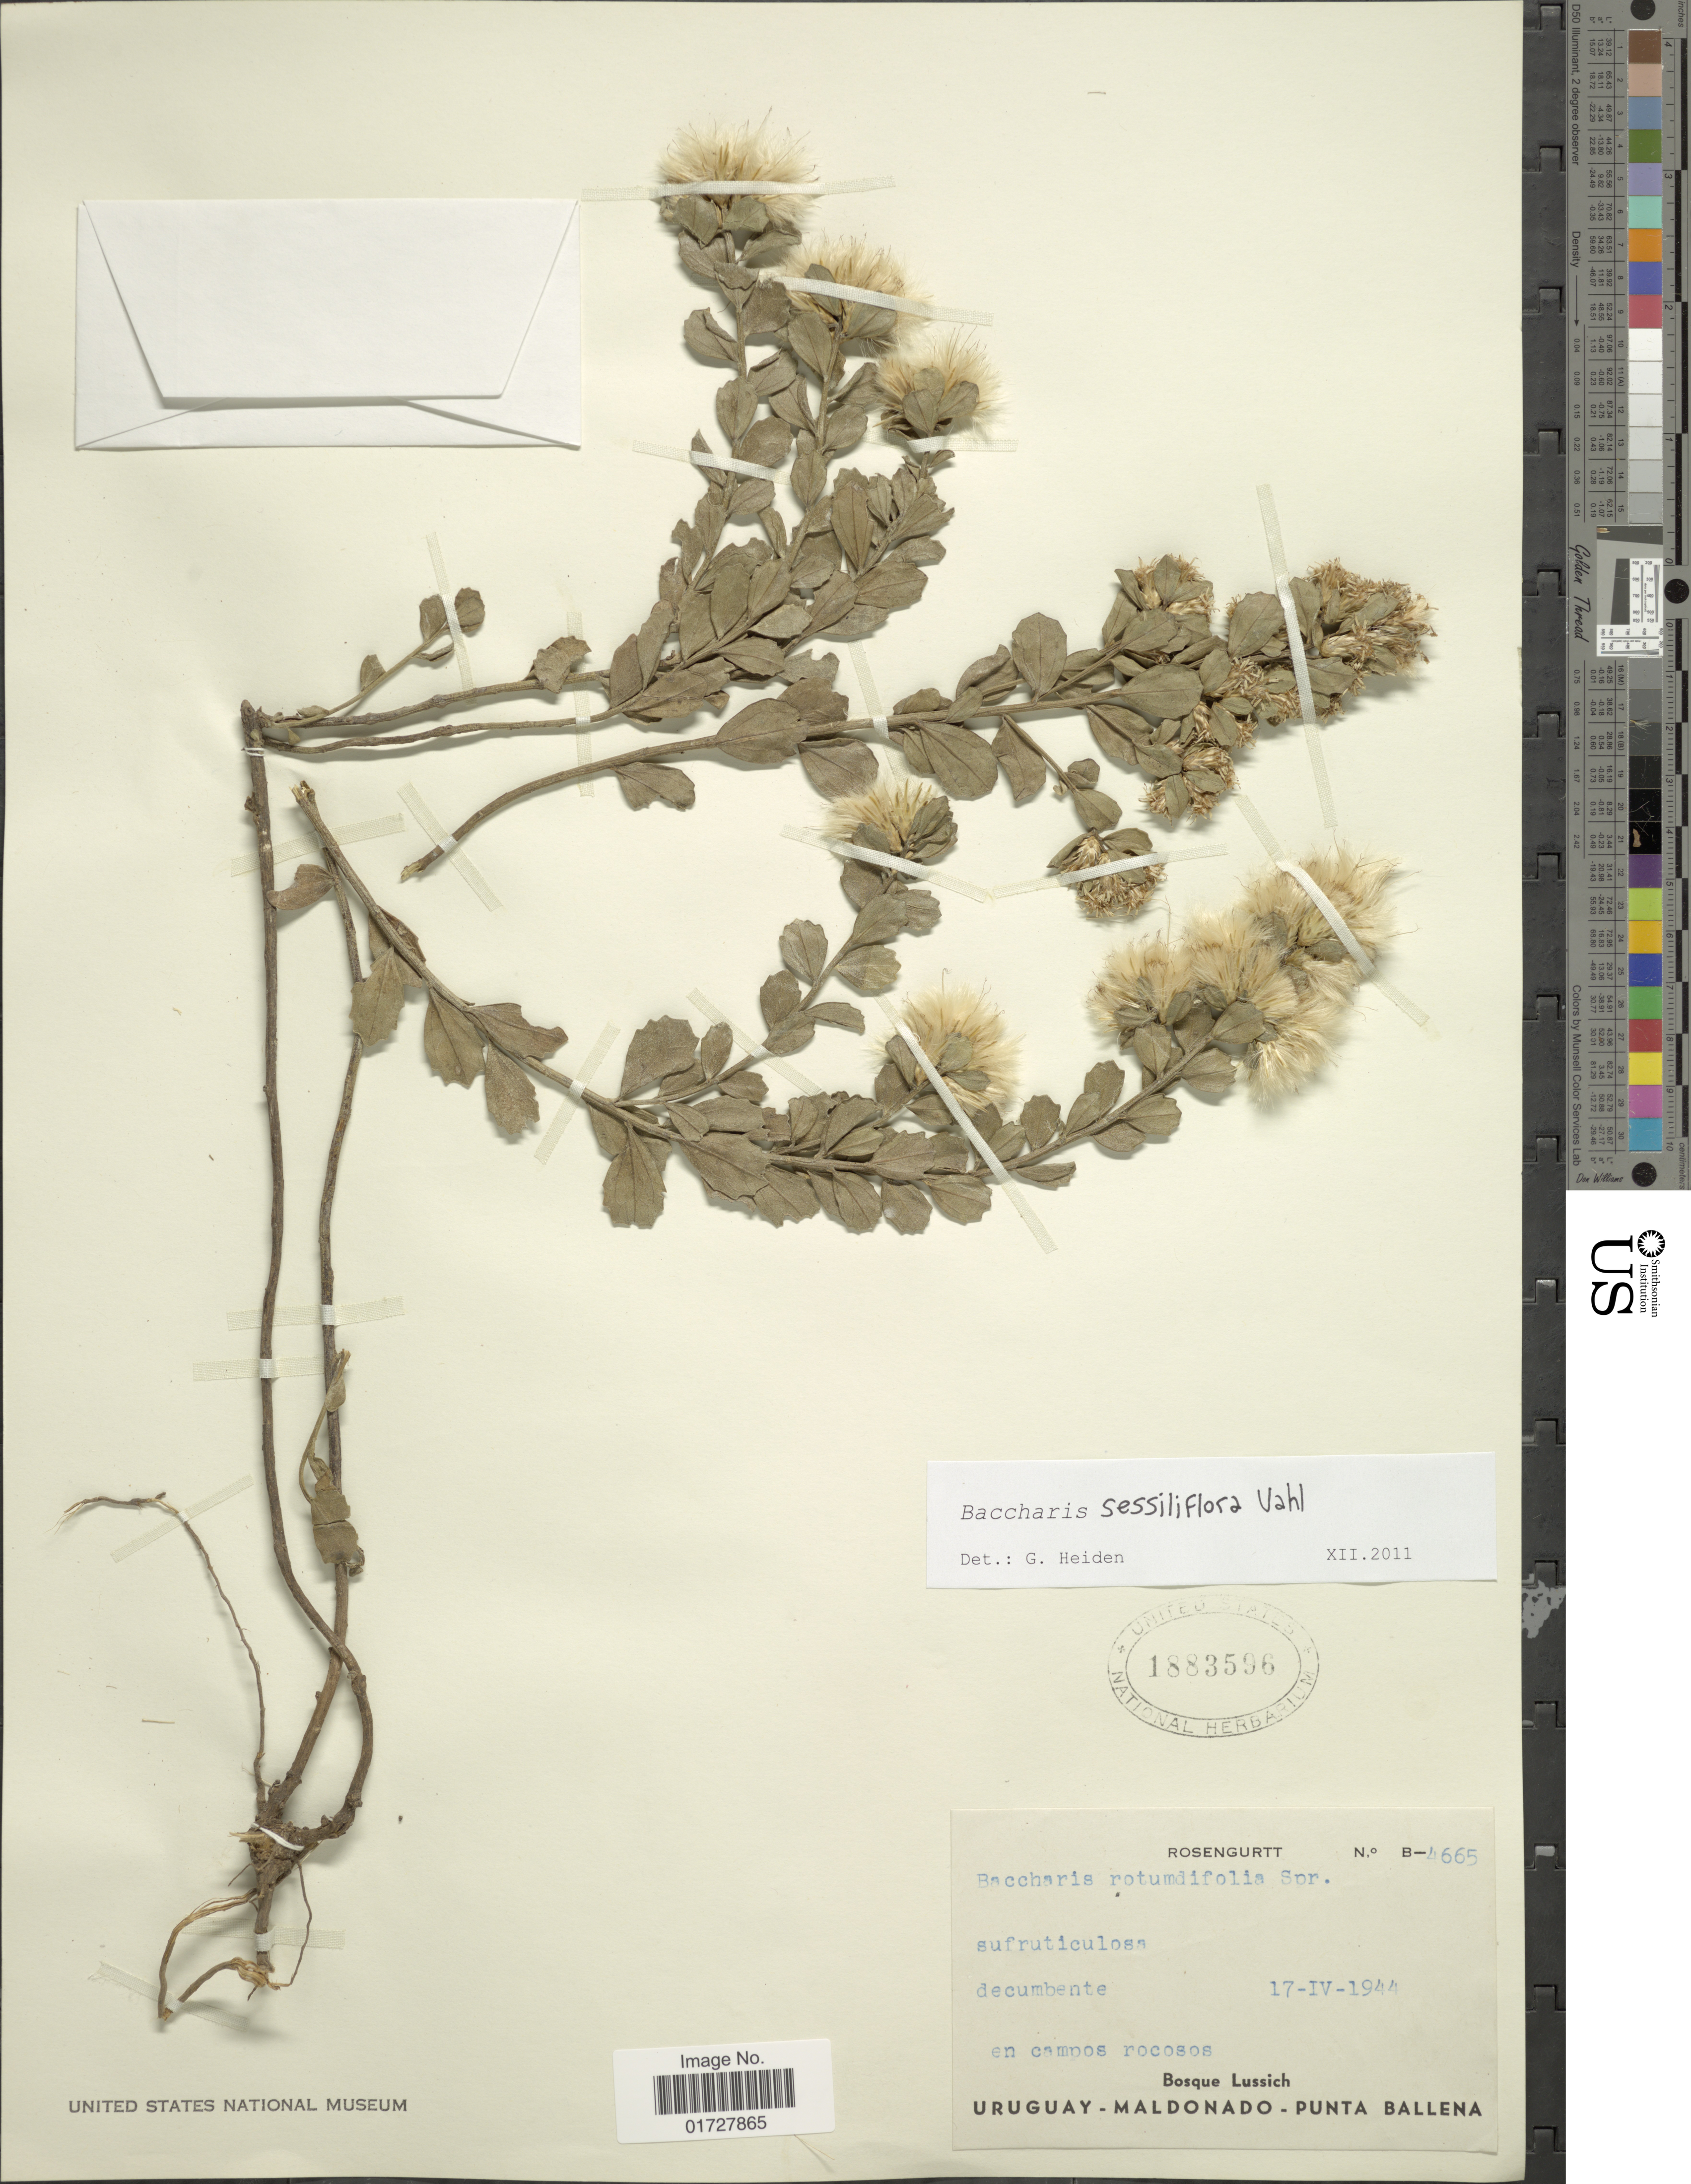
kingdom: Plantae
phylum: Tracheophyta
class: Magnoliopsida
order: Asterales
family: Asteraceae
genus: Baccharis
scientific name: Baccharis sessiliflora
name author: Vahl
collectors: Rosengurtt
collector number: B-4665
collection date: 1944-04-17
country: Uruguay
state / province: Maldonado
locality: Bosque Lussich, Punta Ballena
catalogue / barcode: US 1883596